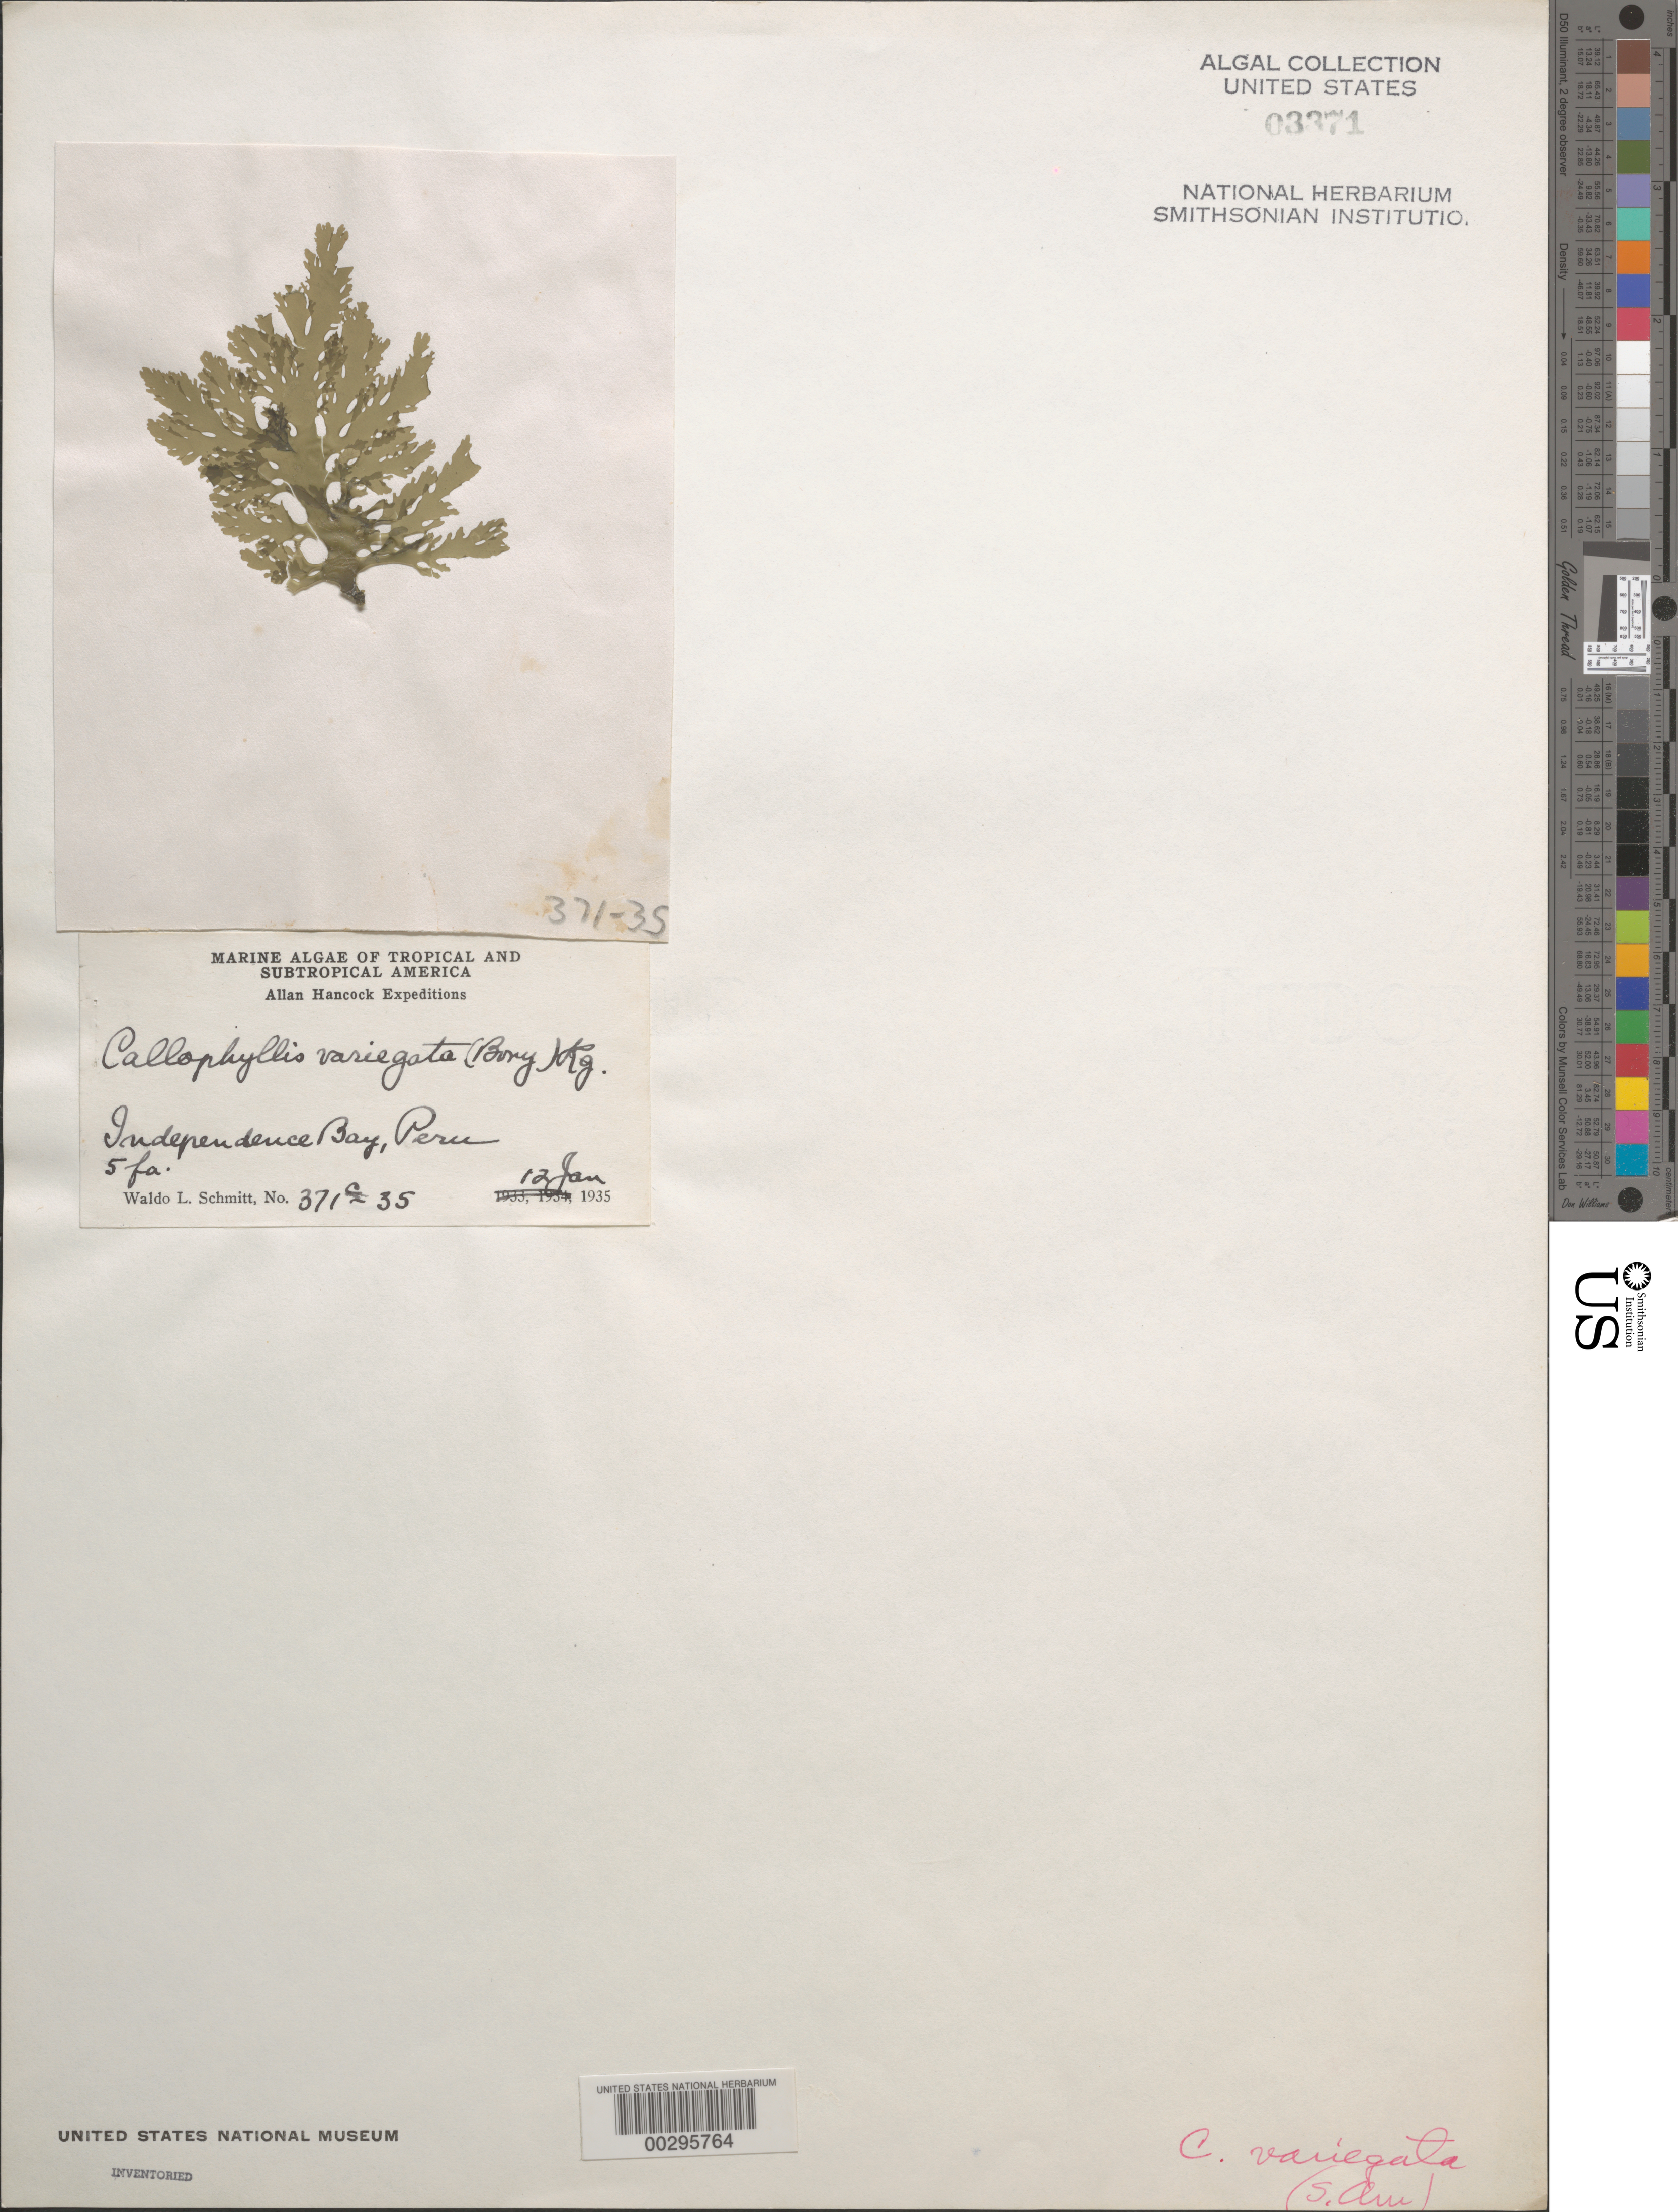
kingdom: Plantae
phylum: Rhodophyta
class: Florideophyceae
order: Gigartinales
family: Kallymeniaceae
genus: Callophyllis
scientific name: Callophyllis variegata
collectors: W. L. Schmitt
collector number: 371c-35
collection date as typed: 12 Jan 1935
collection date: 1935-01-12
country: Peru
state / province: Ica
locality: Independence Bay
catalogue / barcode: US 3371